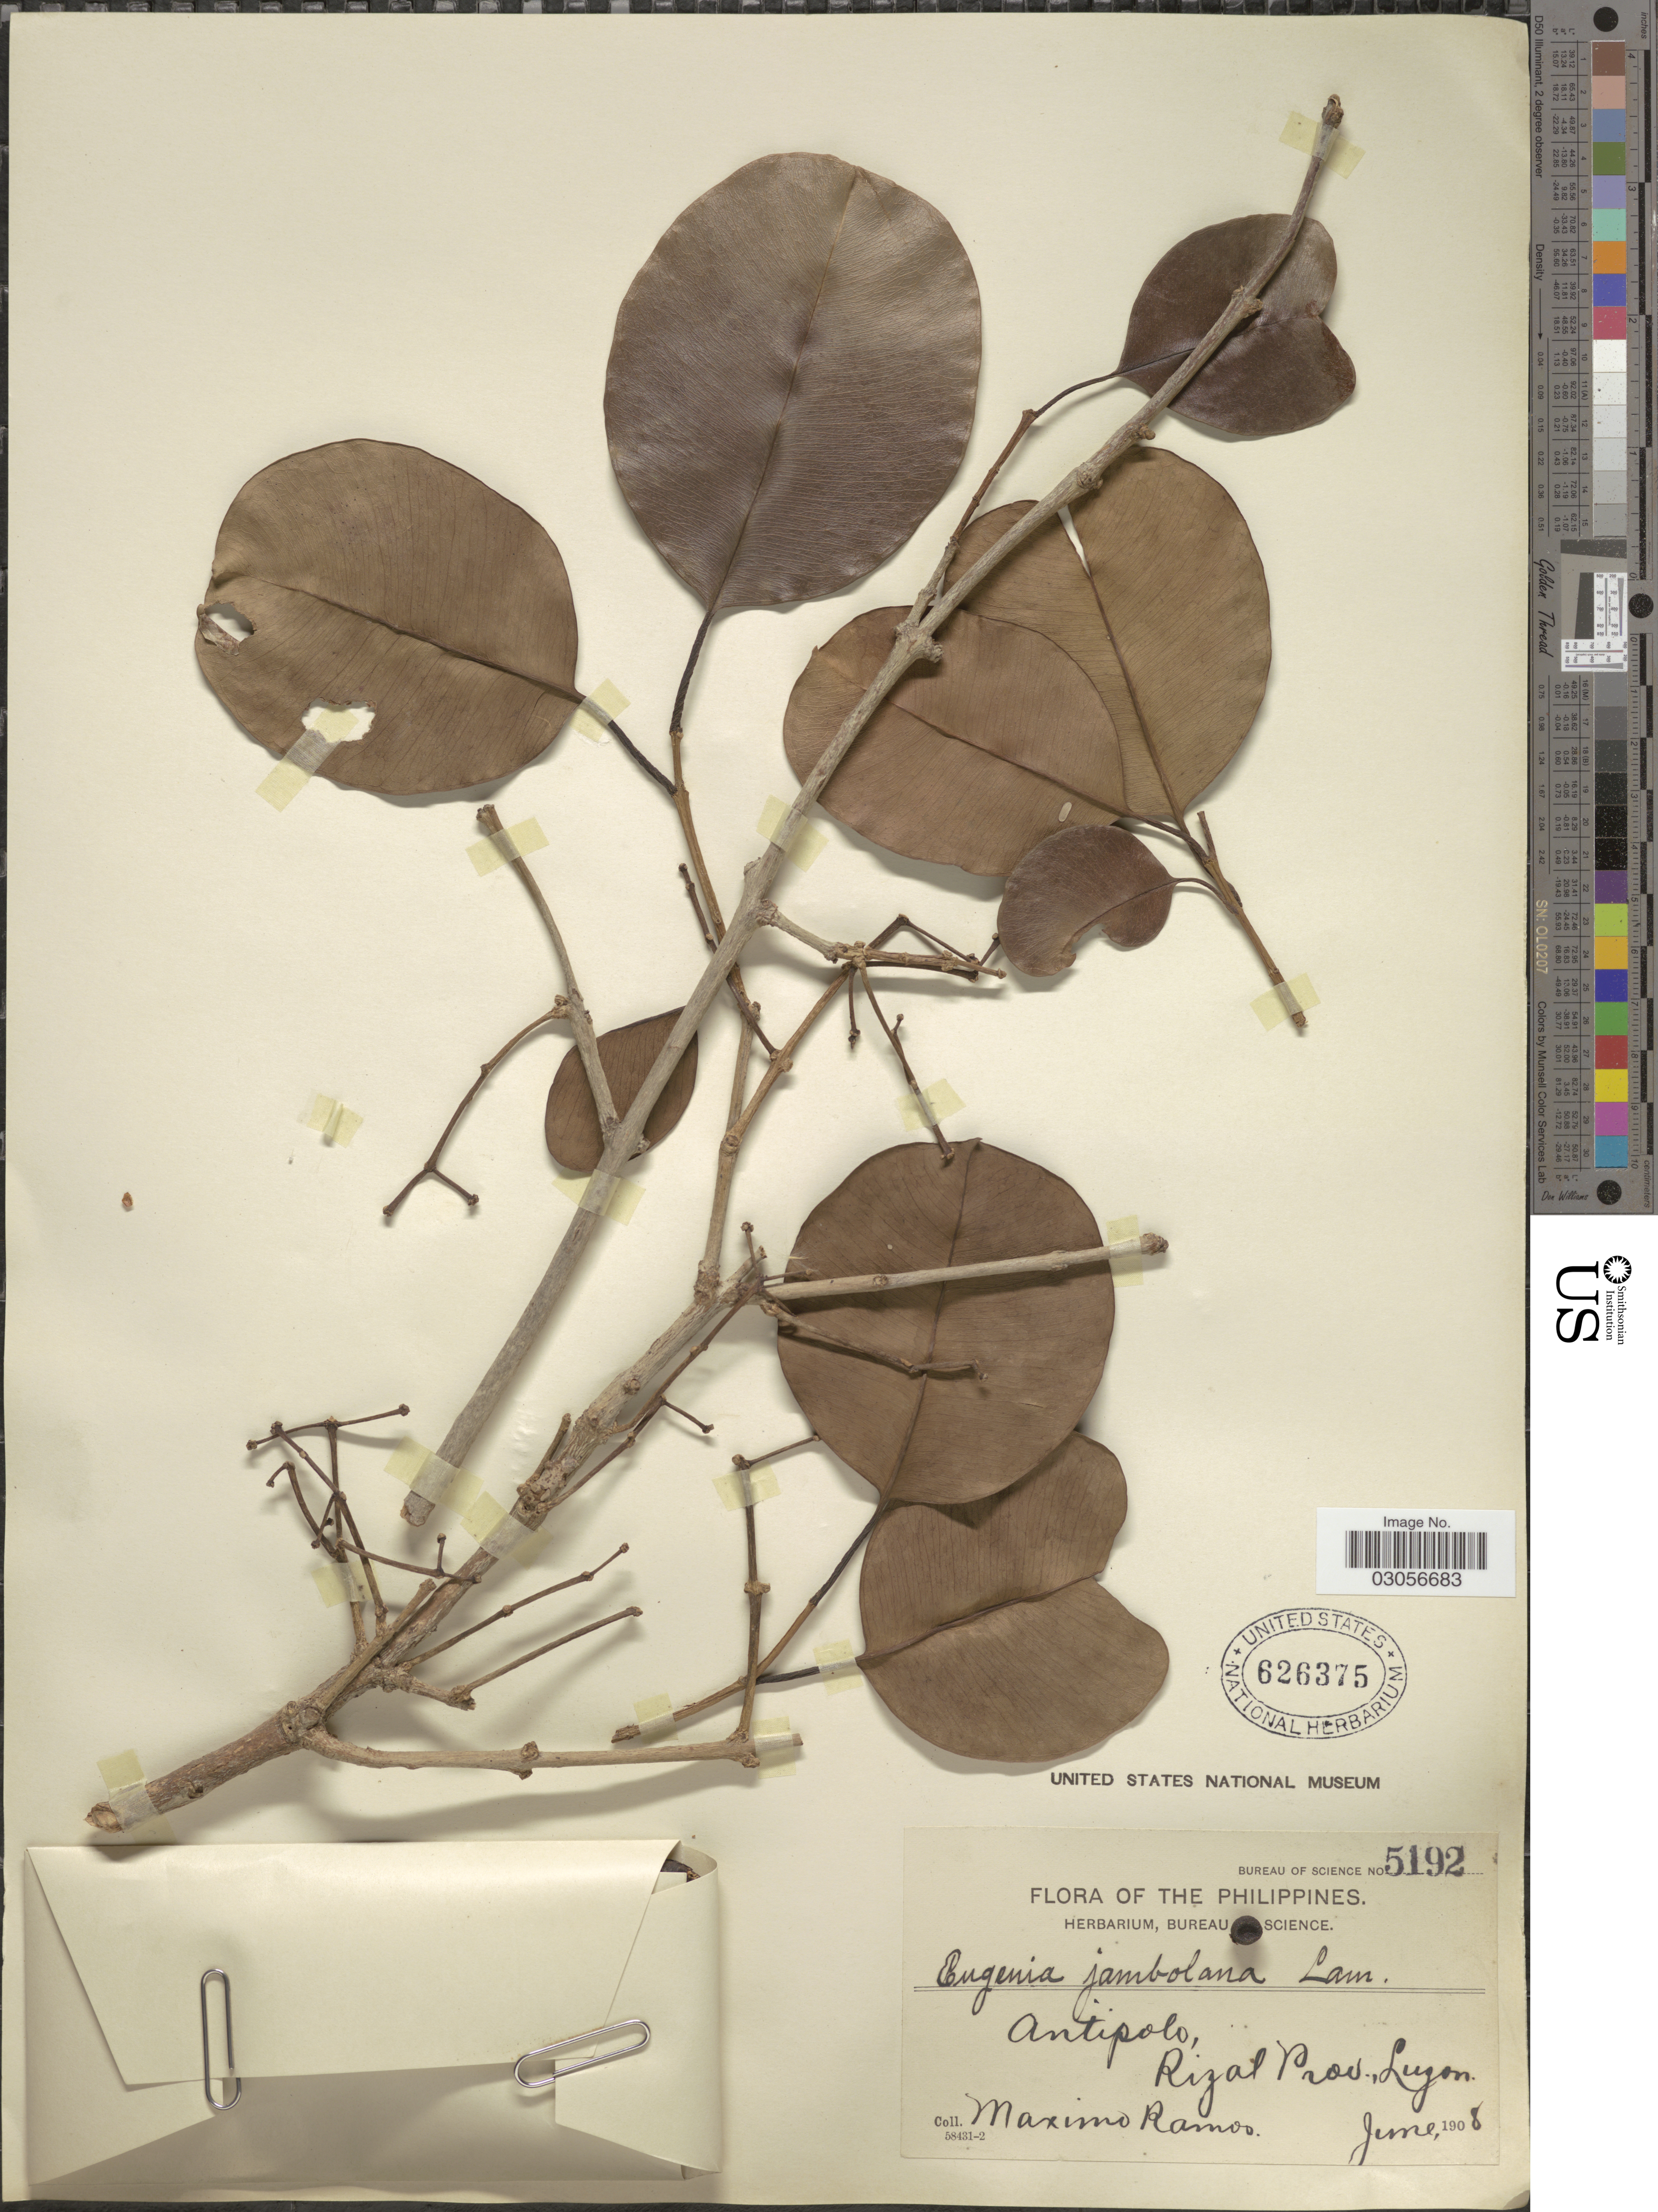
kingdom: Plantae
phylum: Tracheophyta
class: Magnoliopsida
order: Myrtales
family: Myrtaceae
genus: Syzygium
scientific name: Syzygium cumini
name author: (L.) Skeels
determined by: Strong, Mark T., (BOT), Smithsonian Institution - National Museum of Natural History (UNITED STATES)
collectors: M. Ramos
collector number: Bureau of Science 5192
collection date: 1908-06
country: Philippines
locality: Antipolo. Rizal Prov., Luzon.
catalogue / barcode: US 626375